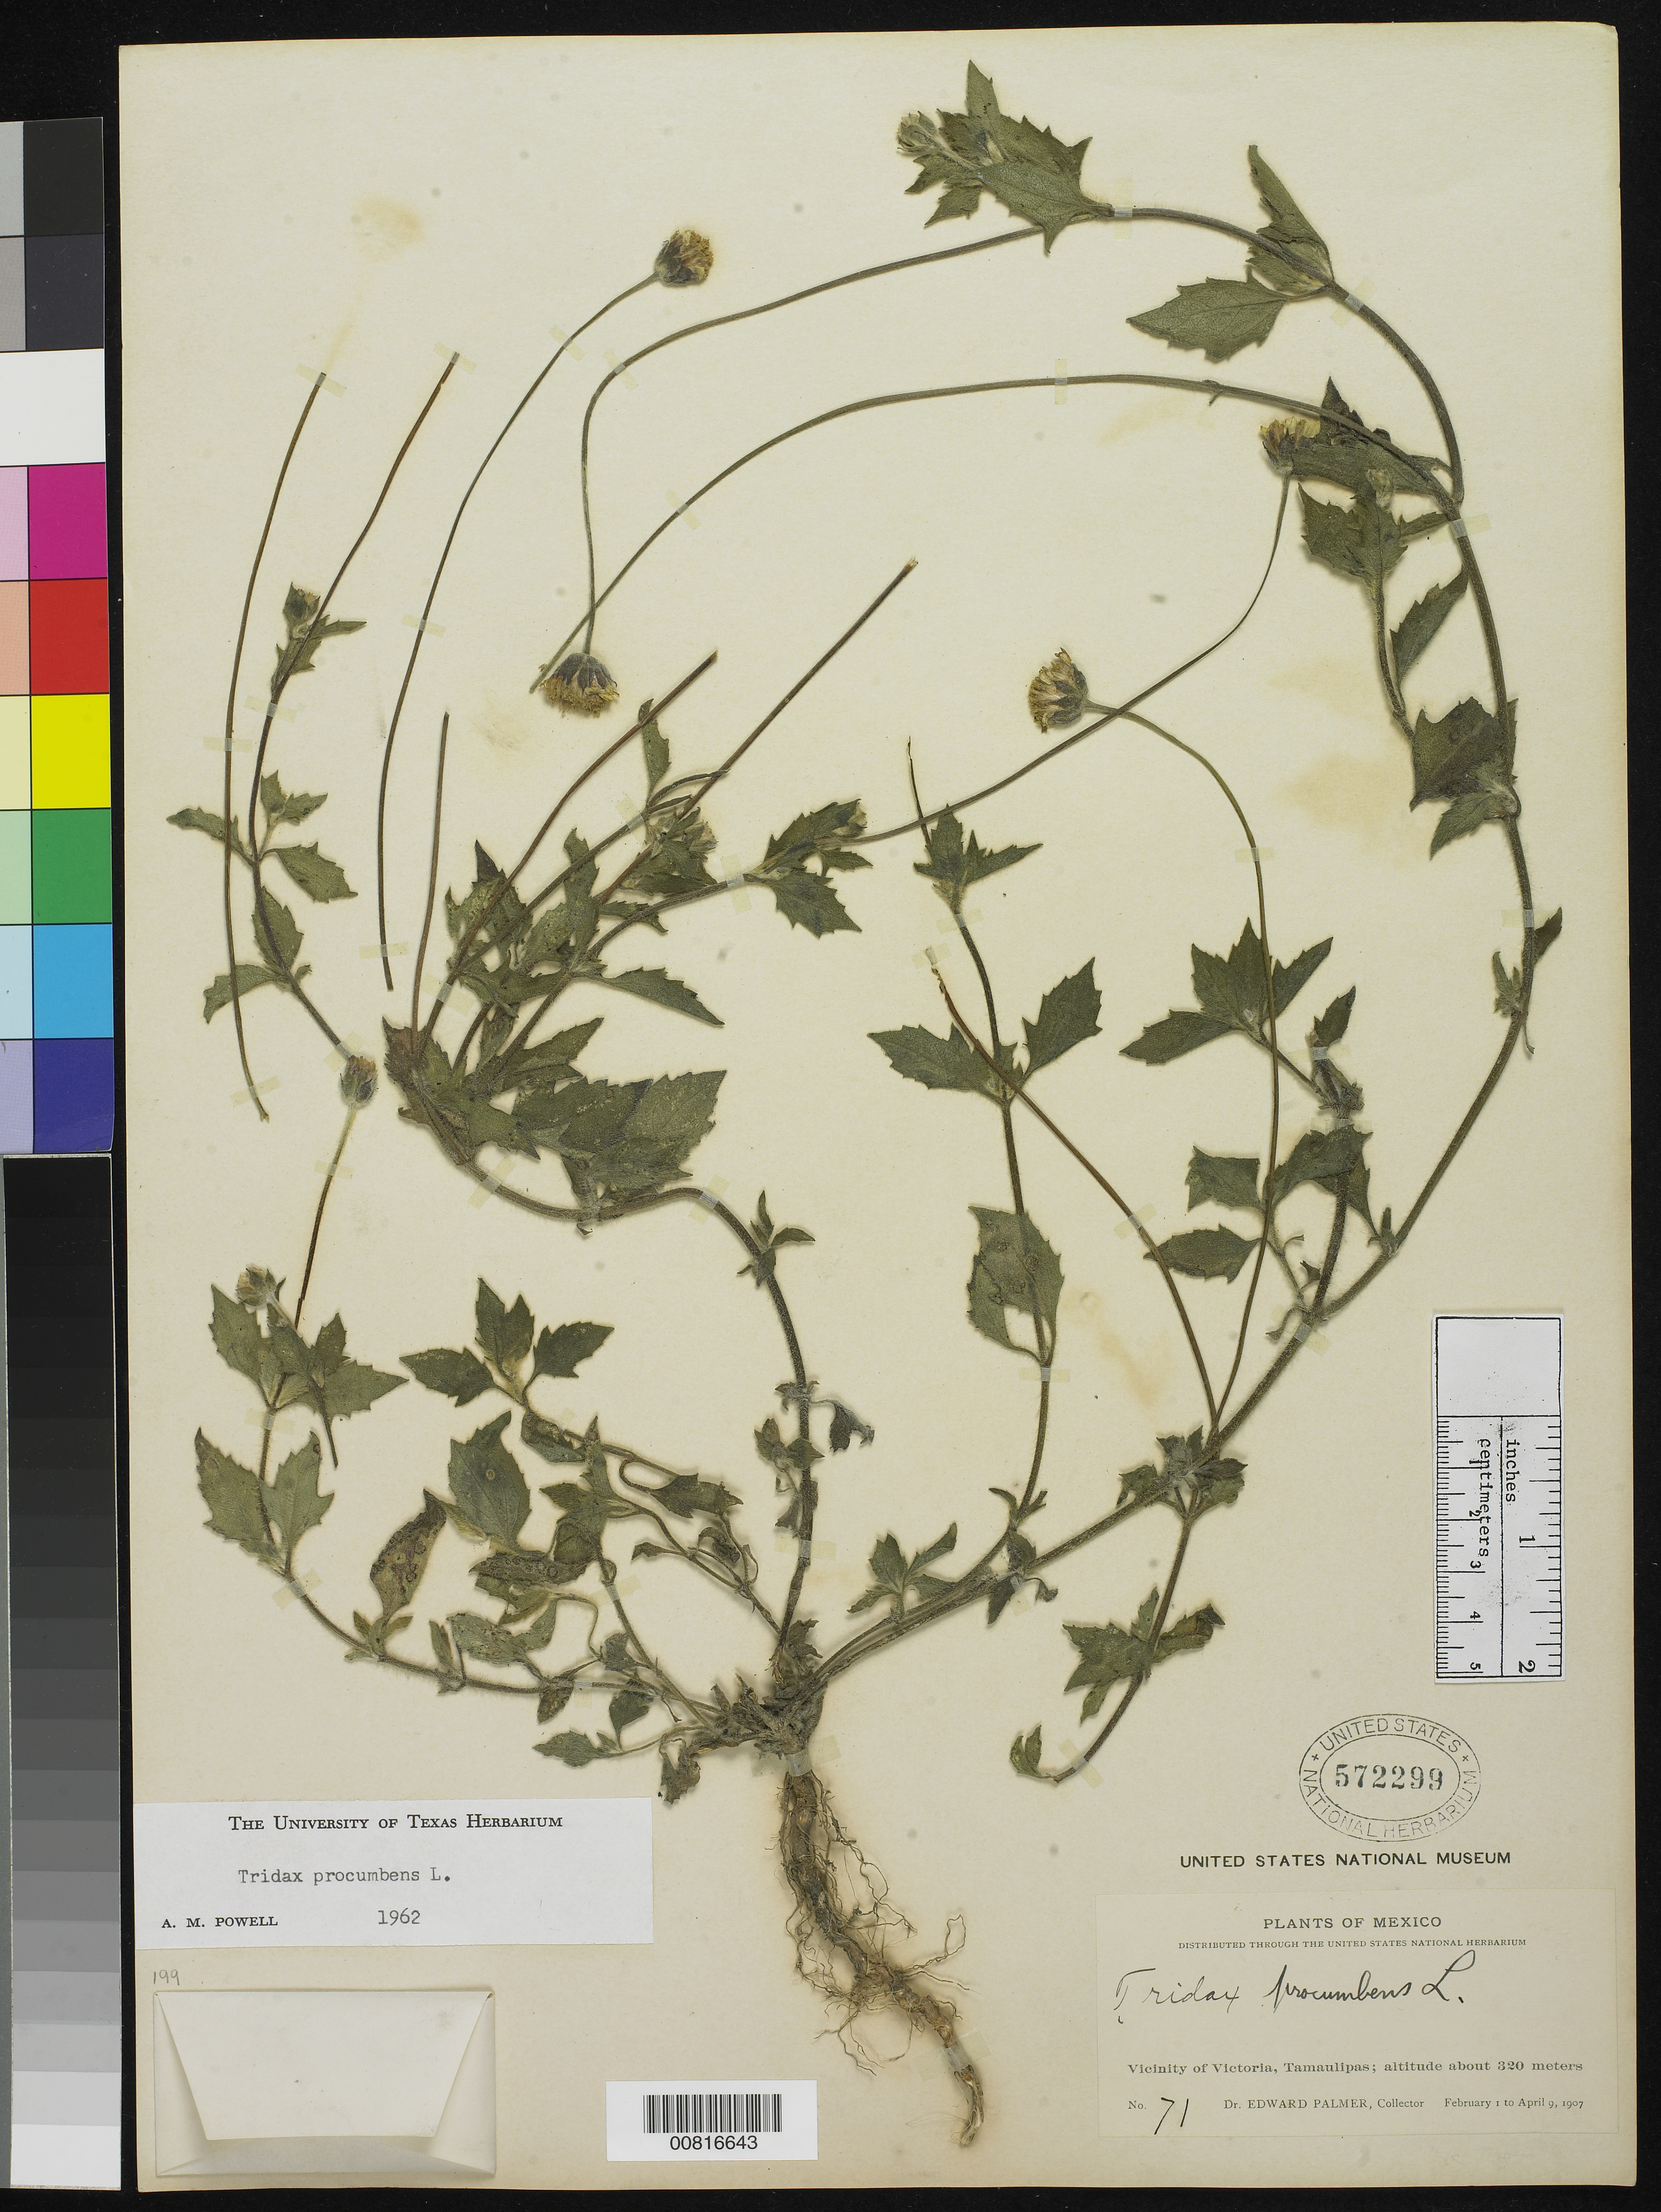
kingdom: Plantae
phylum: Tracheophyta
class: Magnoliopsida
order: Asterales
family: Asteraceae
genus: Tridax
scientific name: Tridax procumbens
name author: L.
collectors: E. Palmer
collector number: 71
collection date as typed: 01 Feb 1907 to 09 Apr 1907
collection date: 1907-02-01/1907-04-09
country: Mexico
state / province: Tamaulipas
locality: Vicinity of Victoria.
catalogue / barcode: US 572299